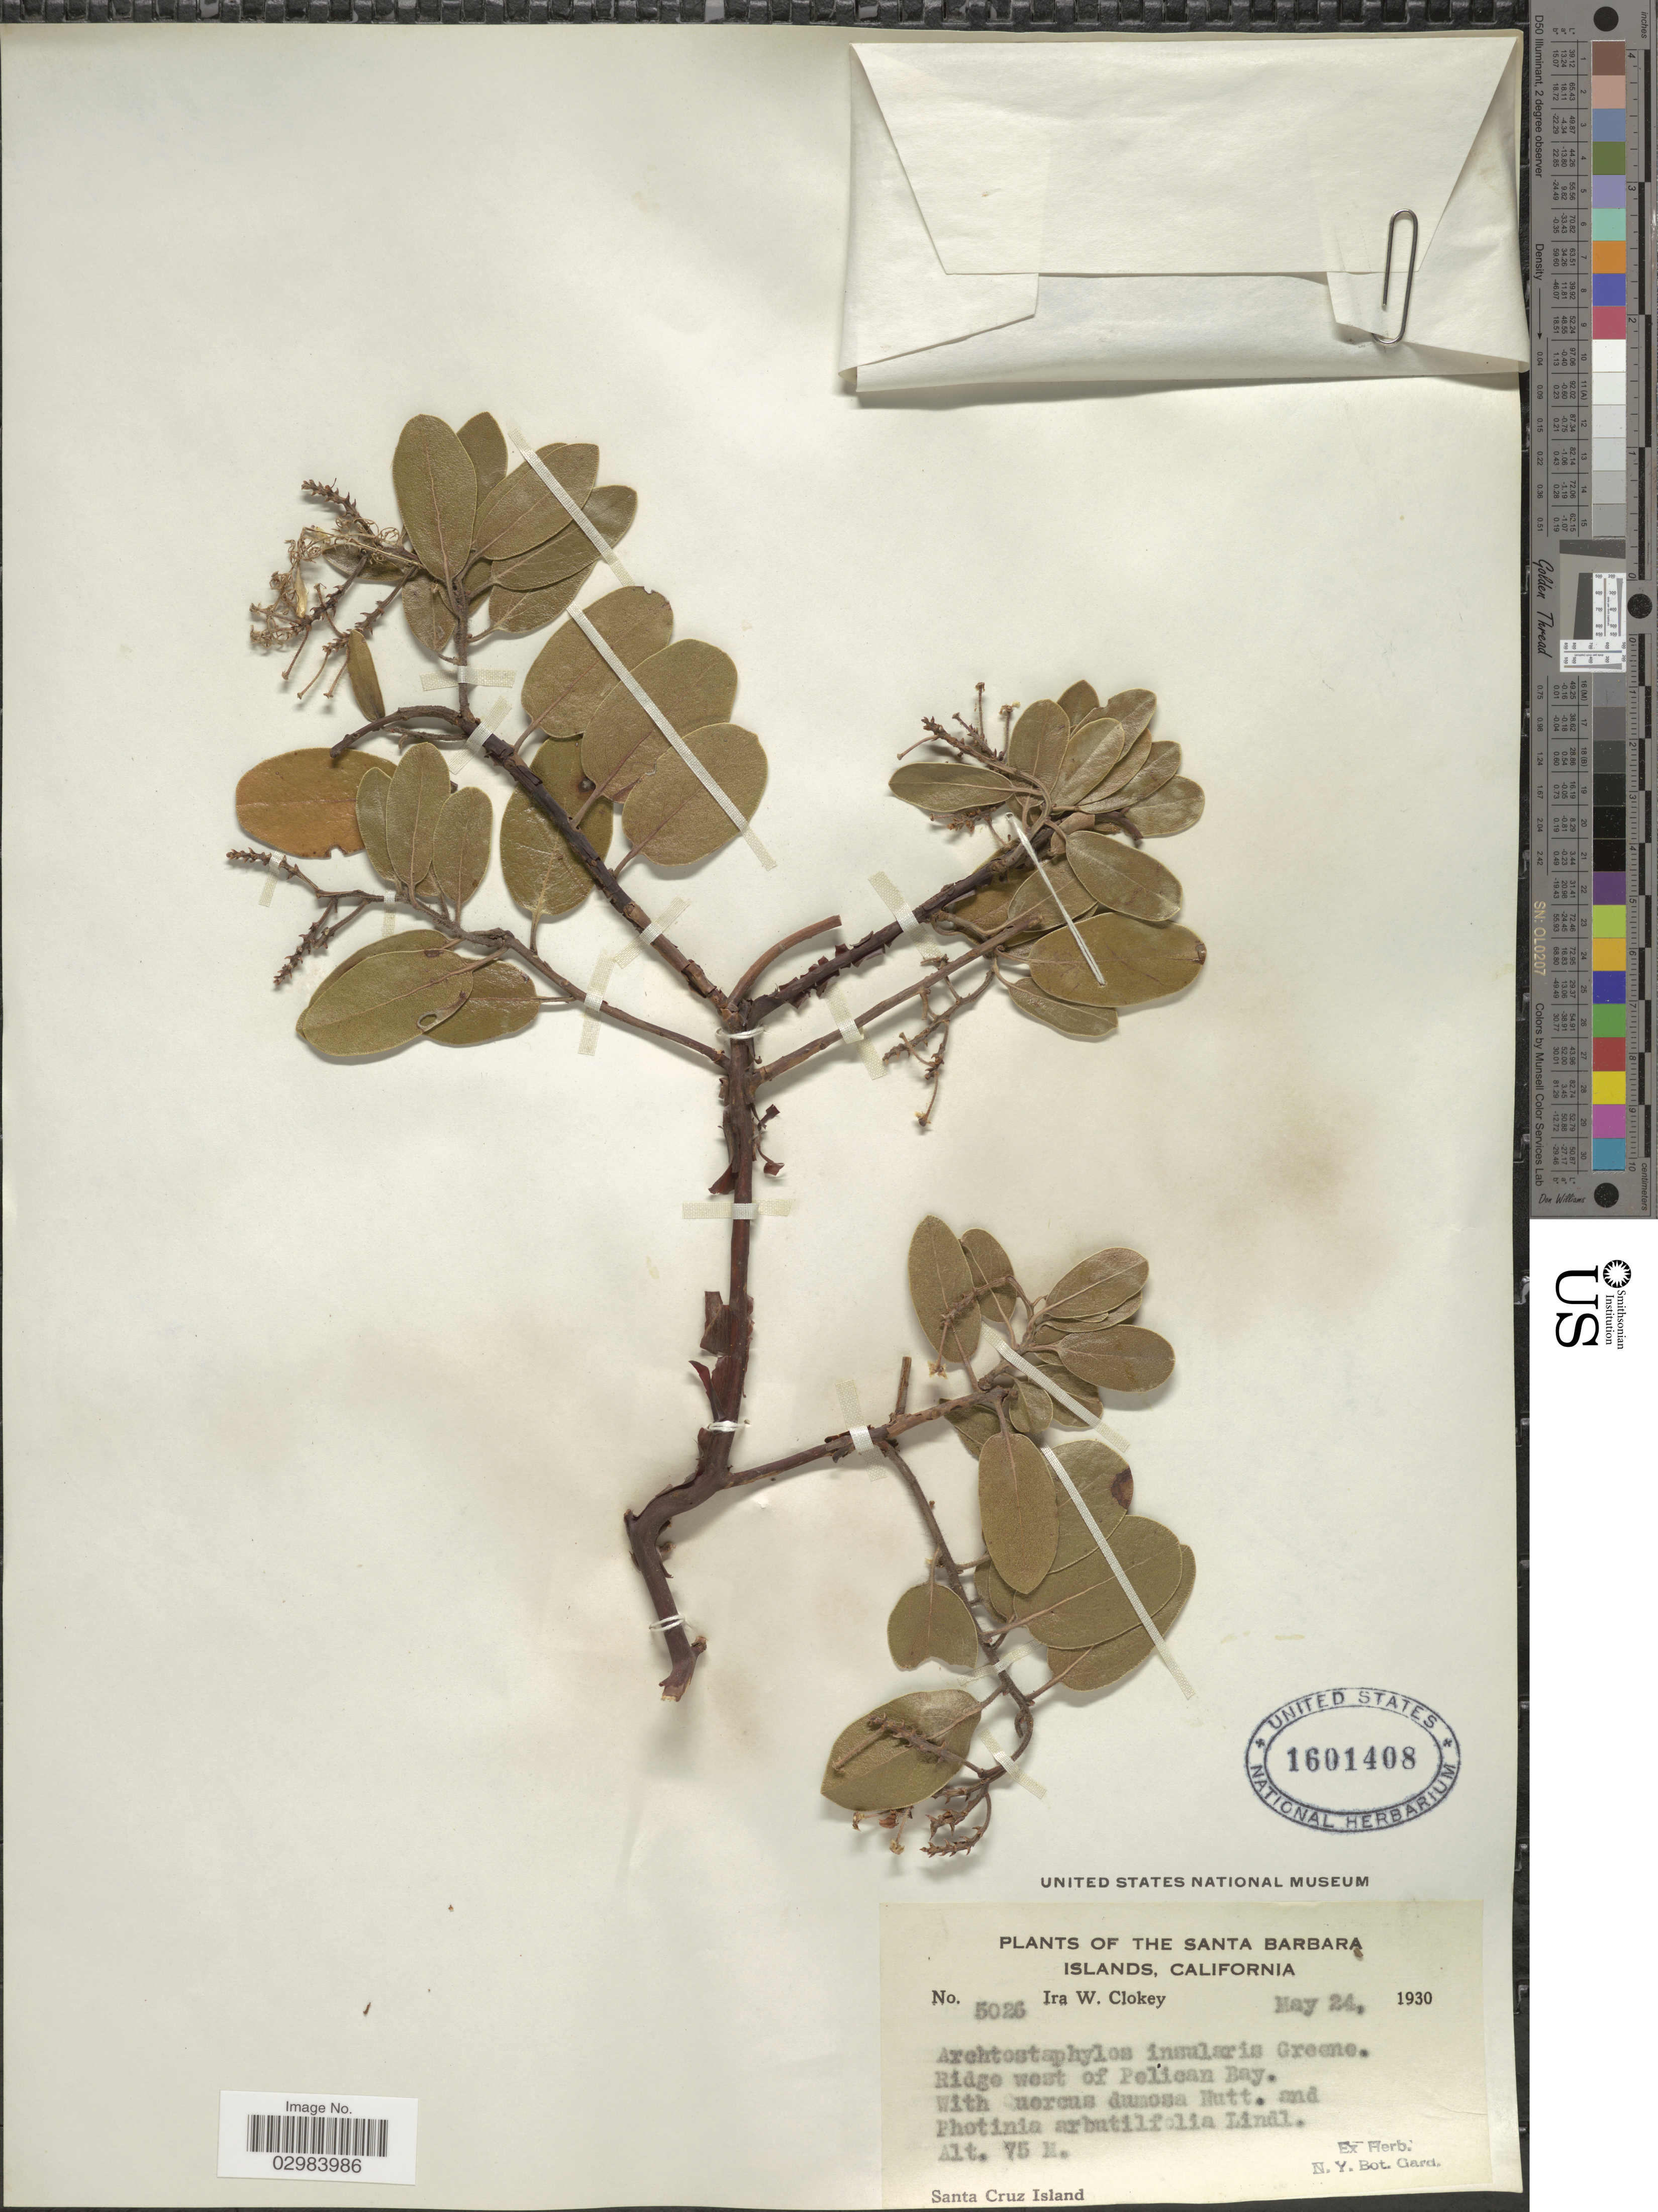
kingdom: Plantae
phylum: Tracheophyta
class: Magnoliopsida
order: Ericales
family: Ericaceae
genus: Arctostaphylos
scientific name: Arctostaphylos insularis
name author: Greene ex Parry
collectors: I. W. Clokey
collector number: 5026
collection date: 1930-05-24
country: United States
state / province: California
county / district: Santa Barbara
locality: The Santa Barbara Islands, Ridge west of Pelican Bay, Santa Cruz Island.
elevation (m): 75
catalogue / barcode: US 1601408